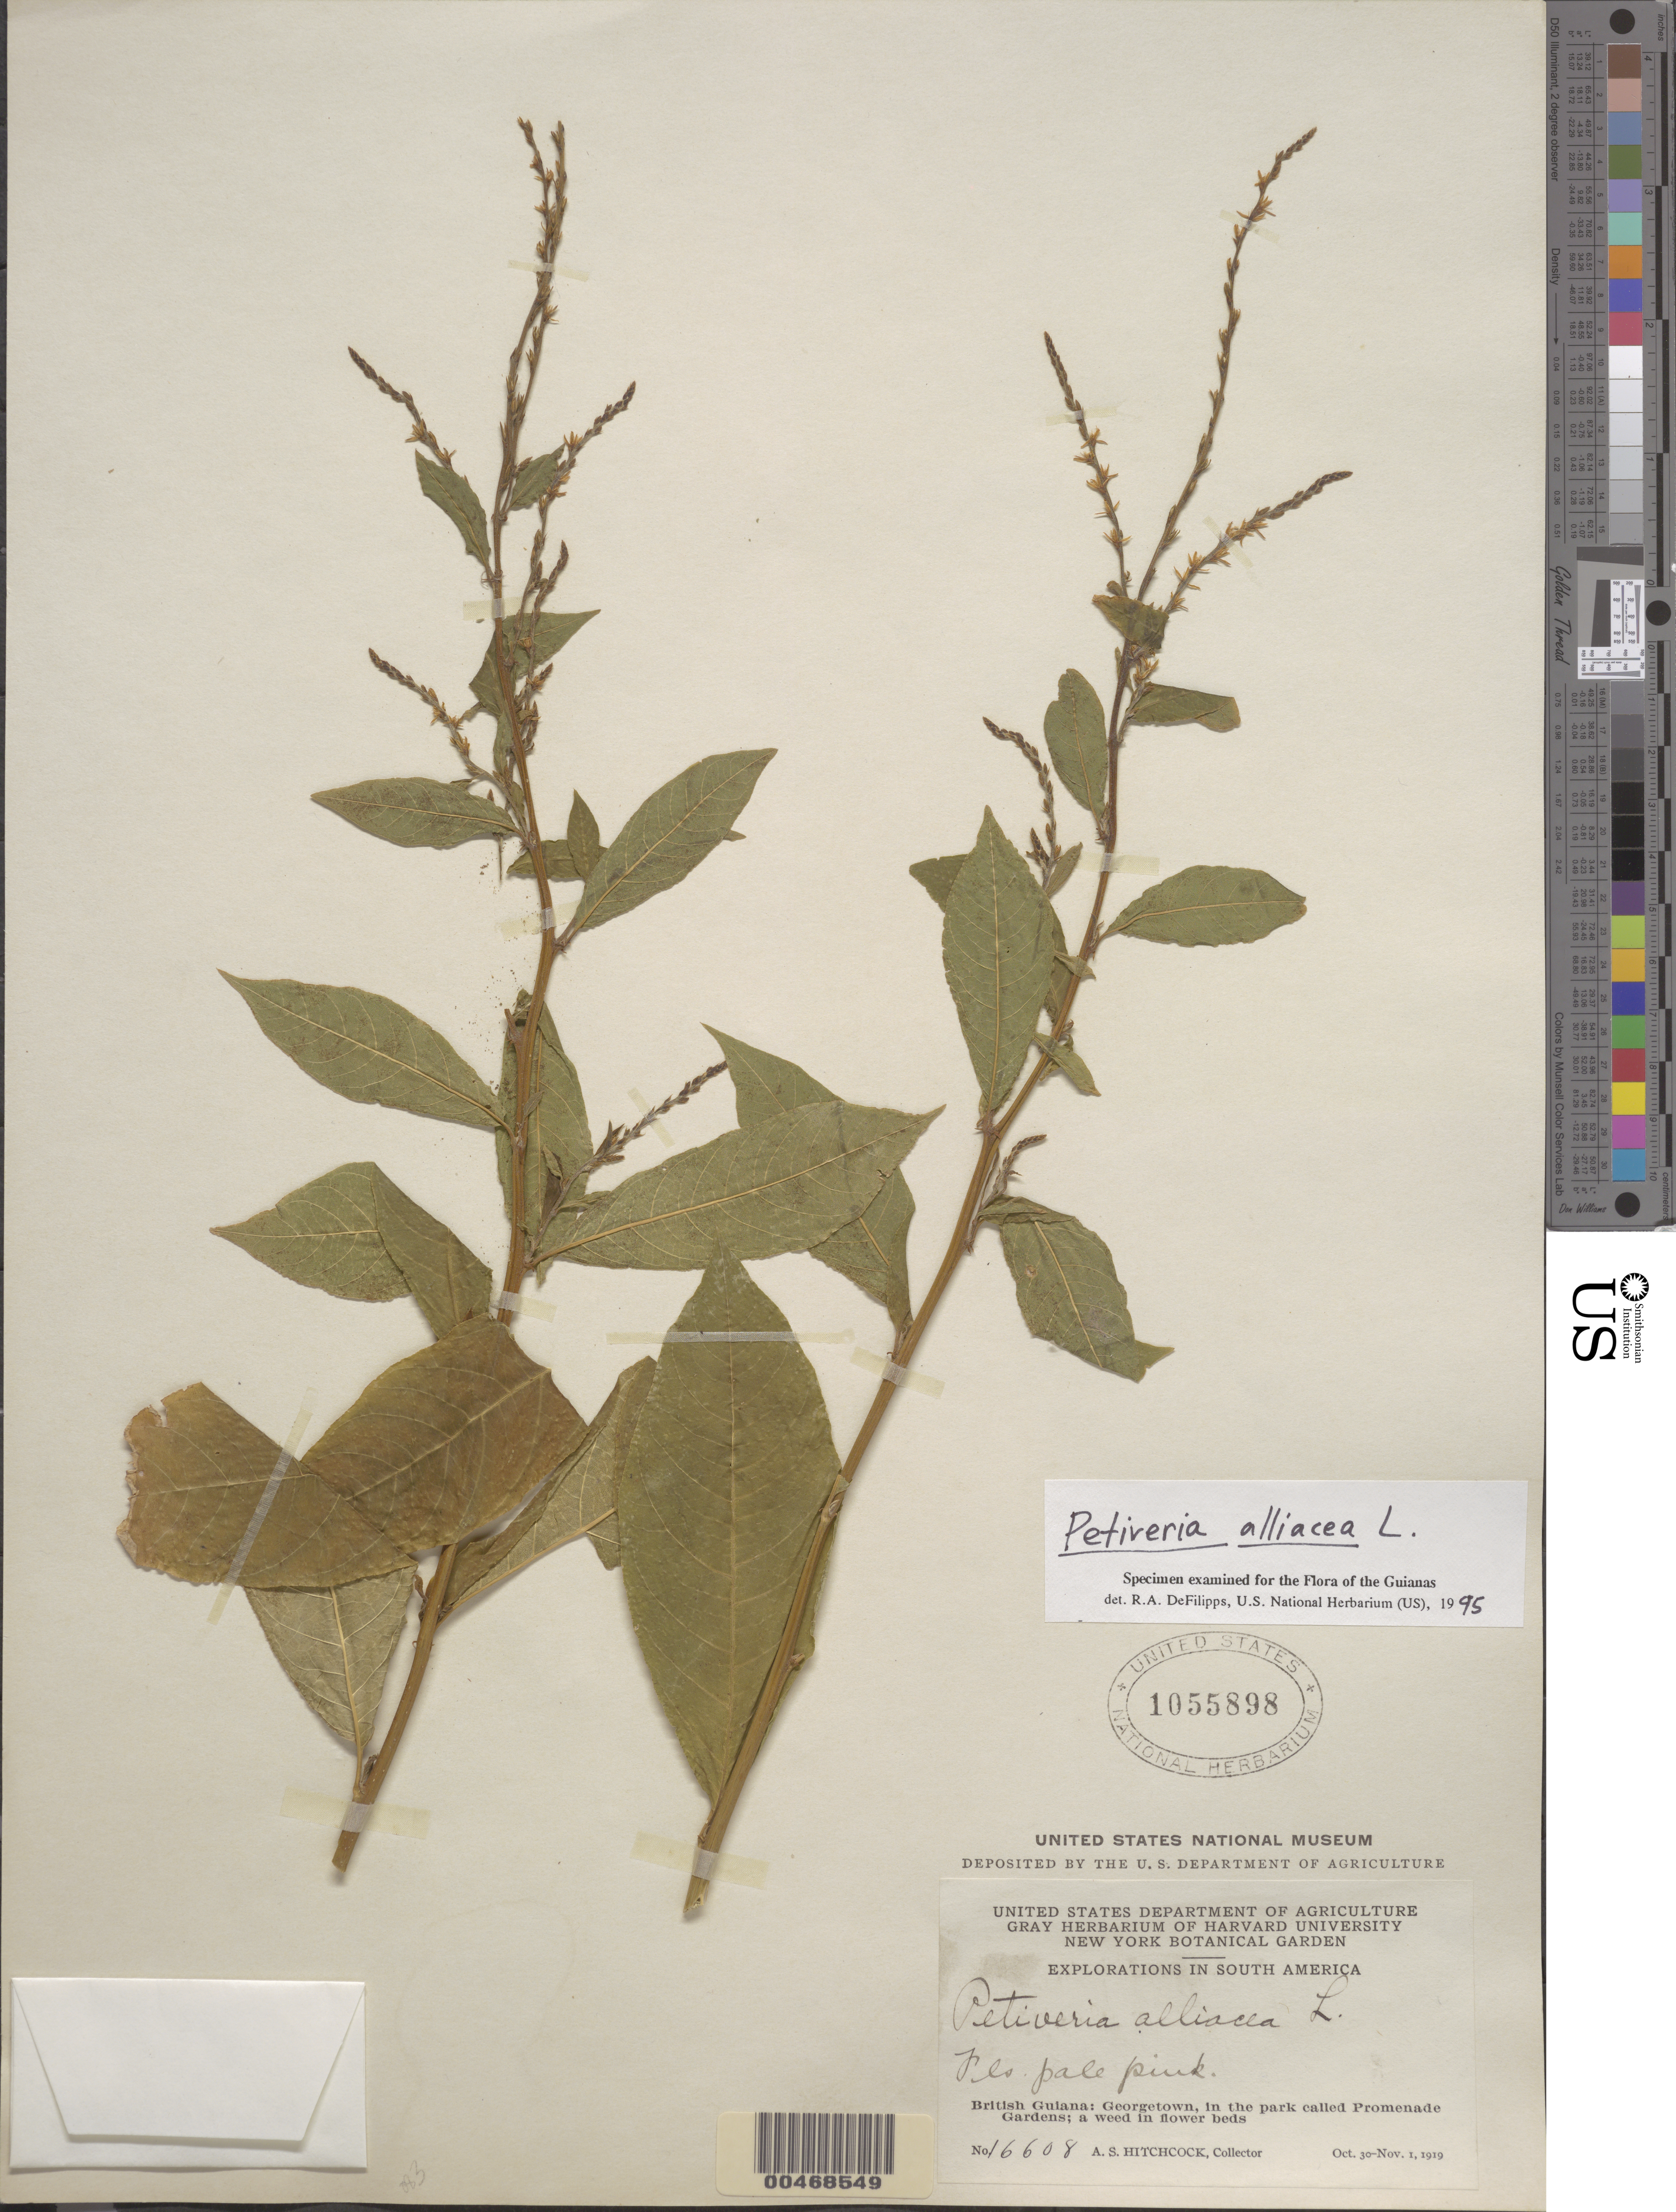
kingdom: Plantae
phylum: Tracheophyta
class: Magnoliopsida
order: Caryophyllales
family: Phytolaccaceae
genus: Petiveria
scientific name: Petiveria alliacea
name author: L.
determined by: DeFilipps, R. A.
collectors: A. S. Hitchcock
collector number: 16608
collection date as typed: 30 Oct 1919 to 01 Nov 1919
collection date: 1919-10-30/1919-11-01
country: Guyana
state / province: Demerara-Mahaica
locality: Georgetown, Promenade Gardens park. [in former East Demerara-West Coast Berbice Region.]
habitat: Flower beds in park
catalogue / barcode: US 1055898